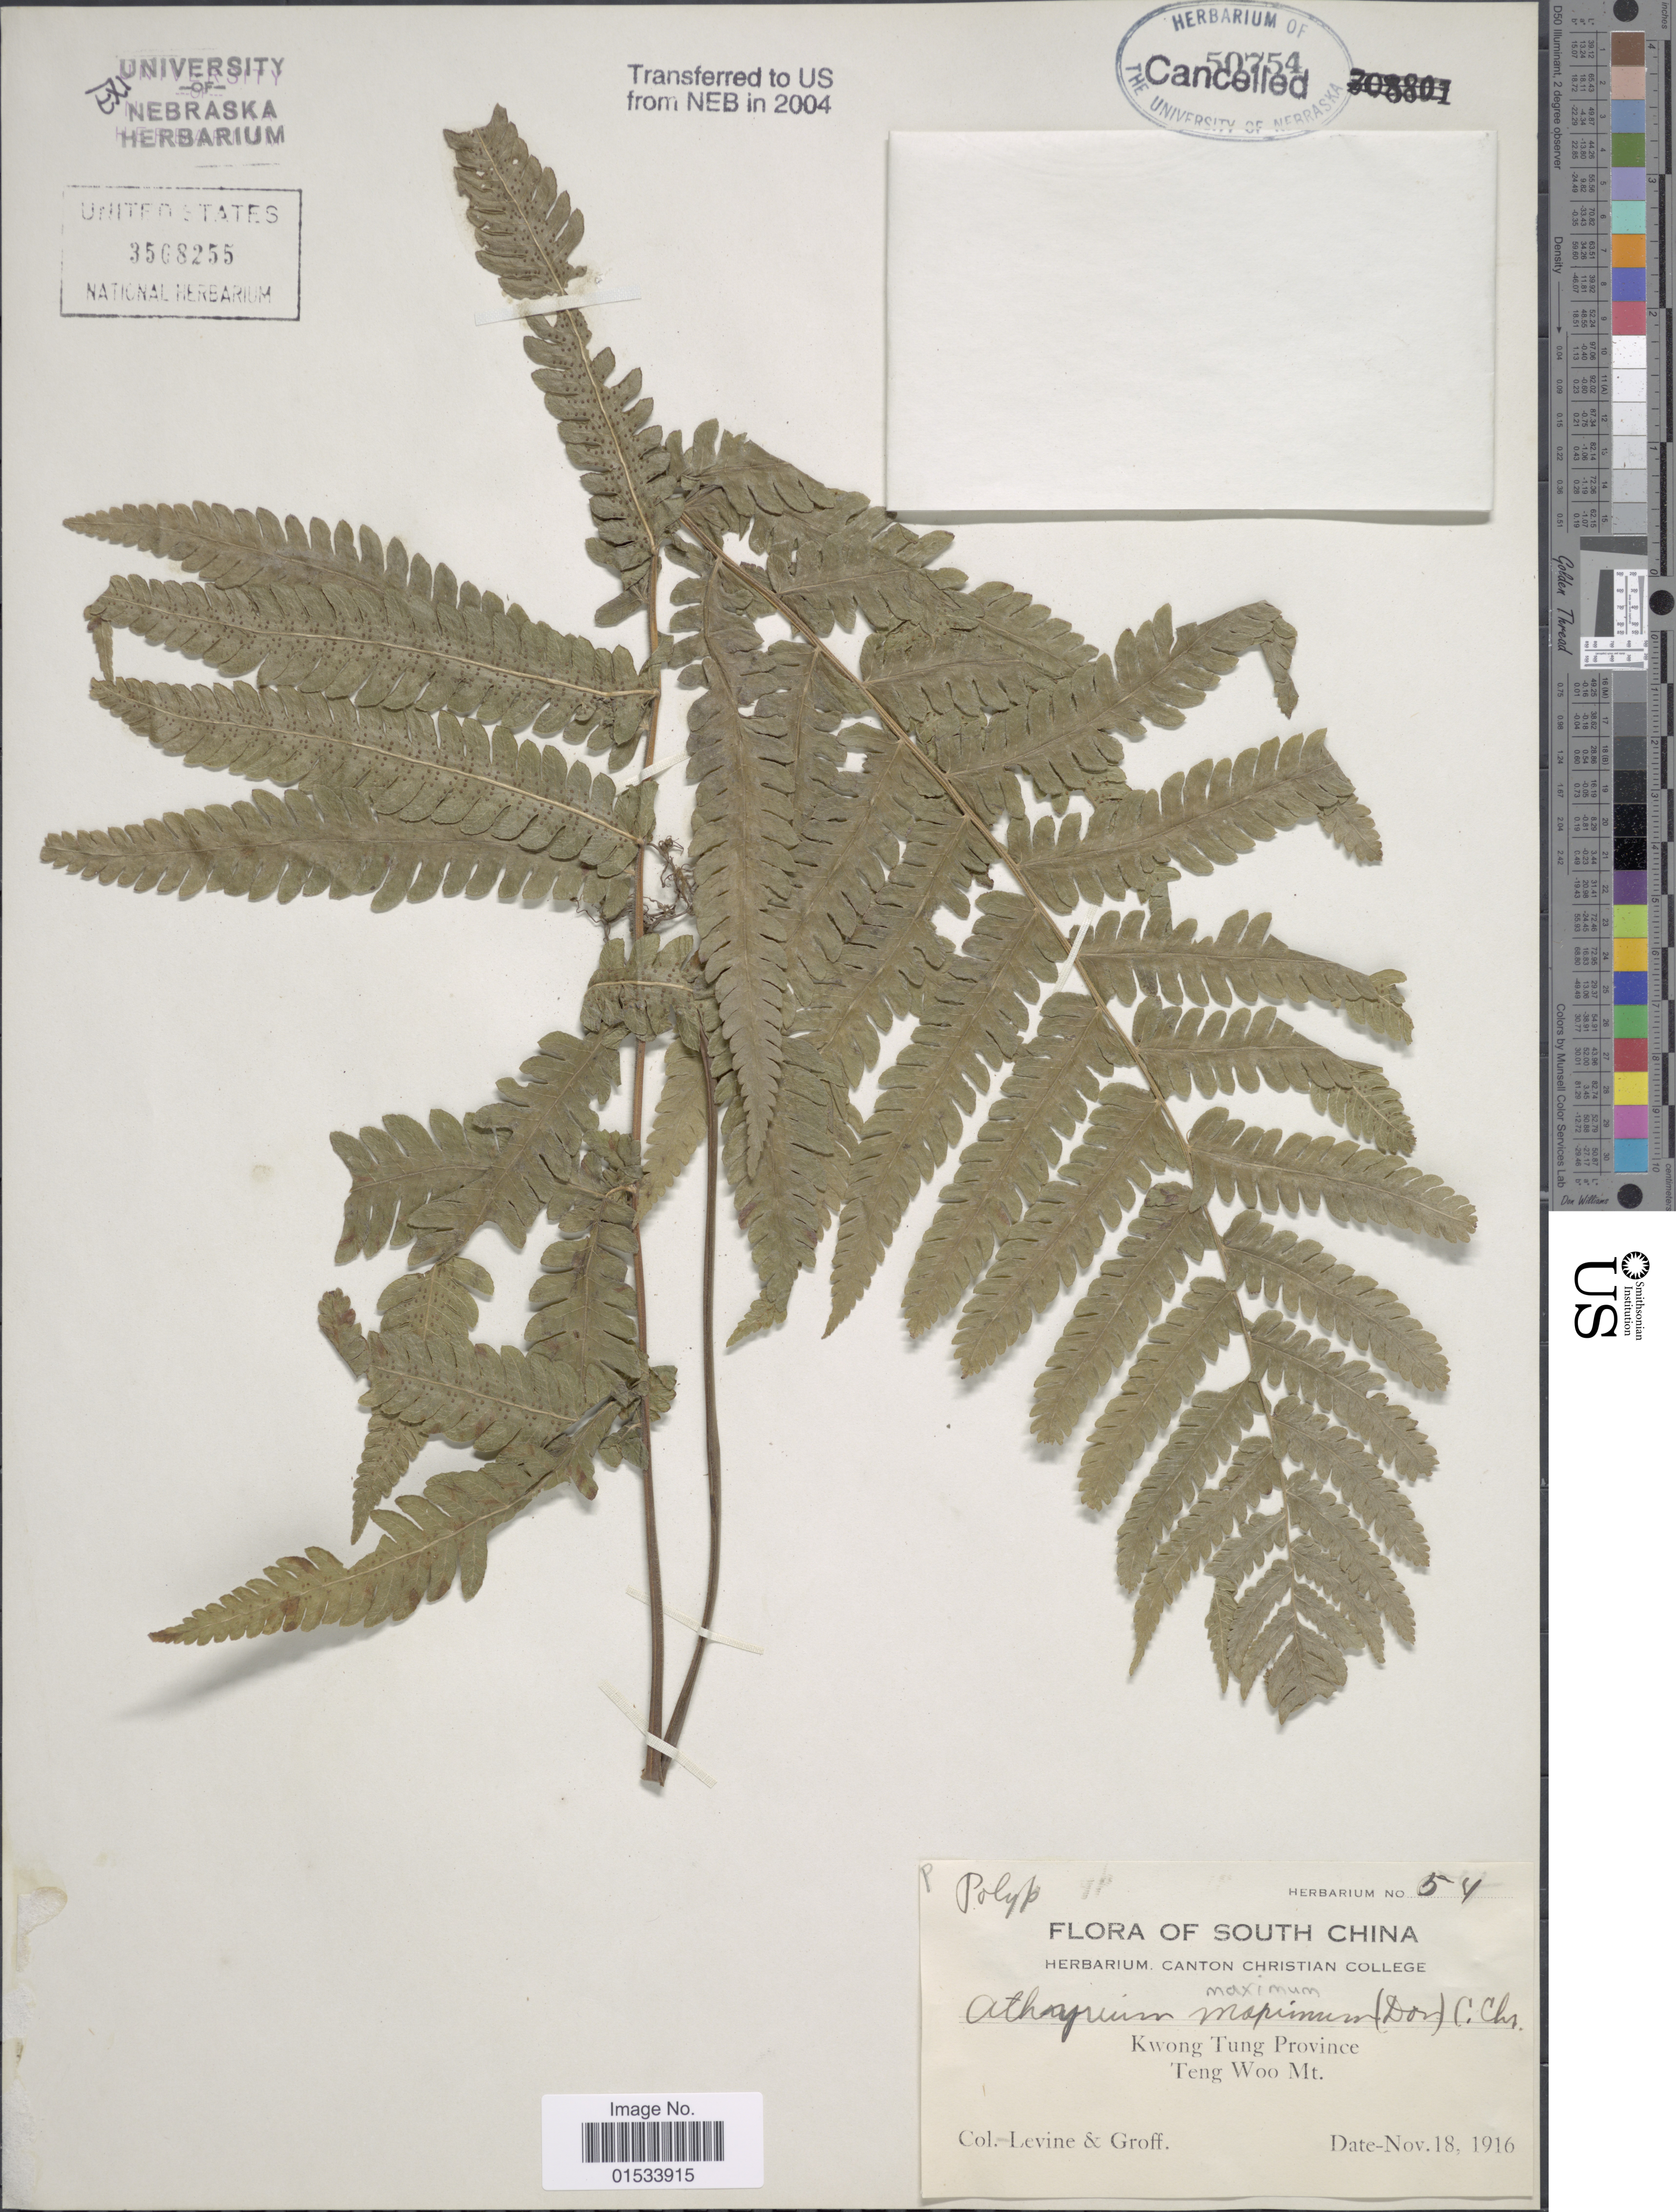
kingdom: Plantae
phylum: Tracheophyta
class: Polypodiopsida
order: Polypodiales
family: Athyriaceae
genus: Diplazium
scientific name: Diplazium maximum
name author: (D. Don) C. Chr.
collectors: -. Levine & -- Groff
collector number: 54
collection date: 1916-11-18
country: China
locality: South China, Kwong Tung Province, Teng Woo Mt.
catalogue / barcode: US 3508255